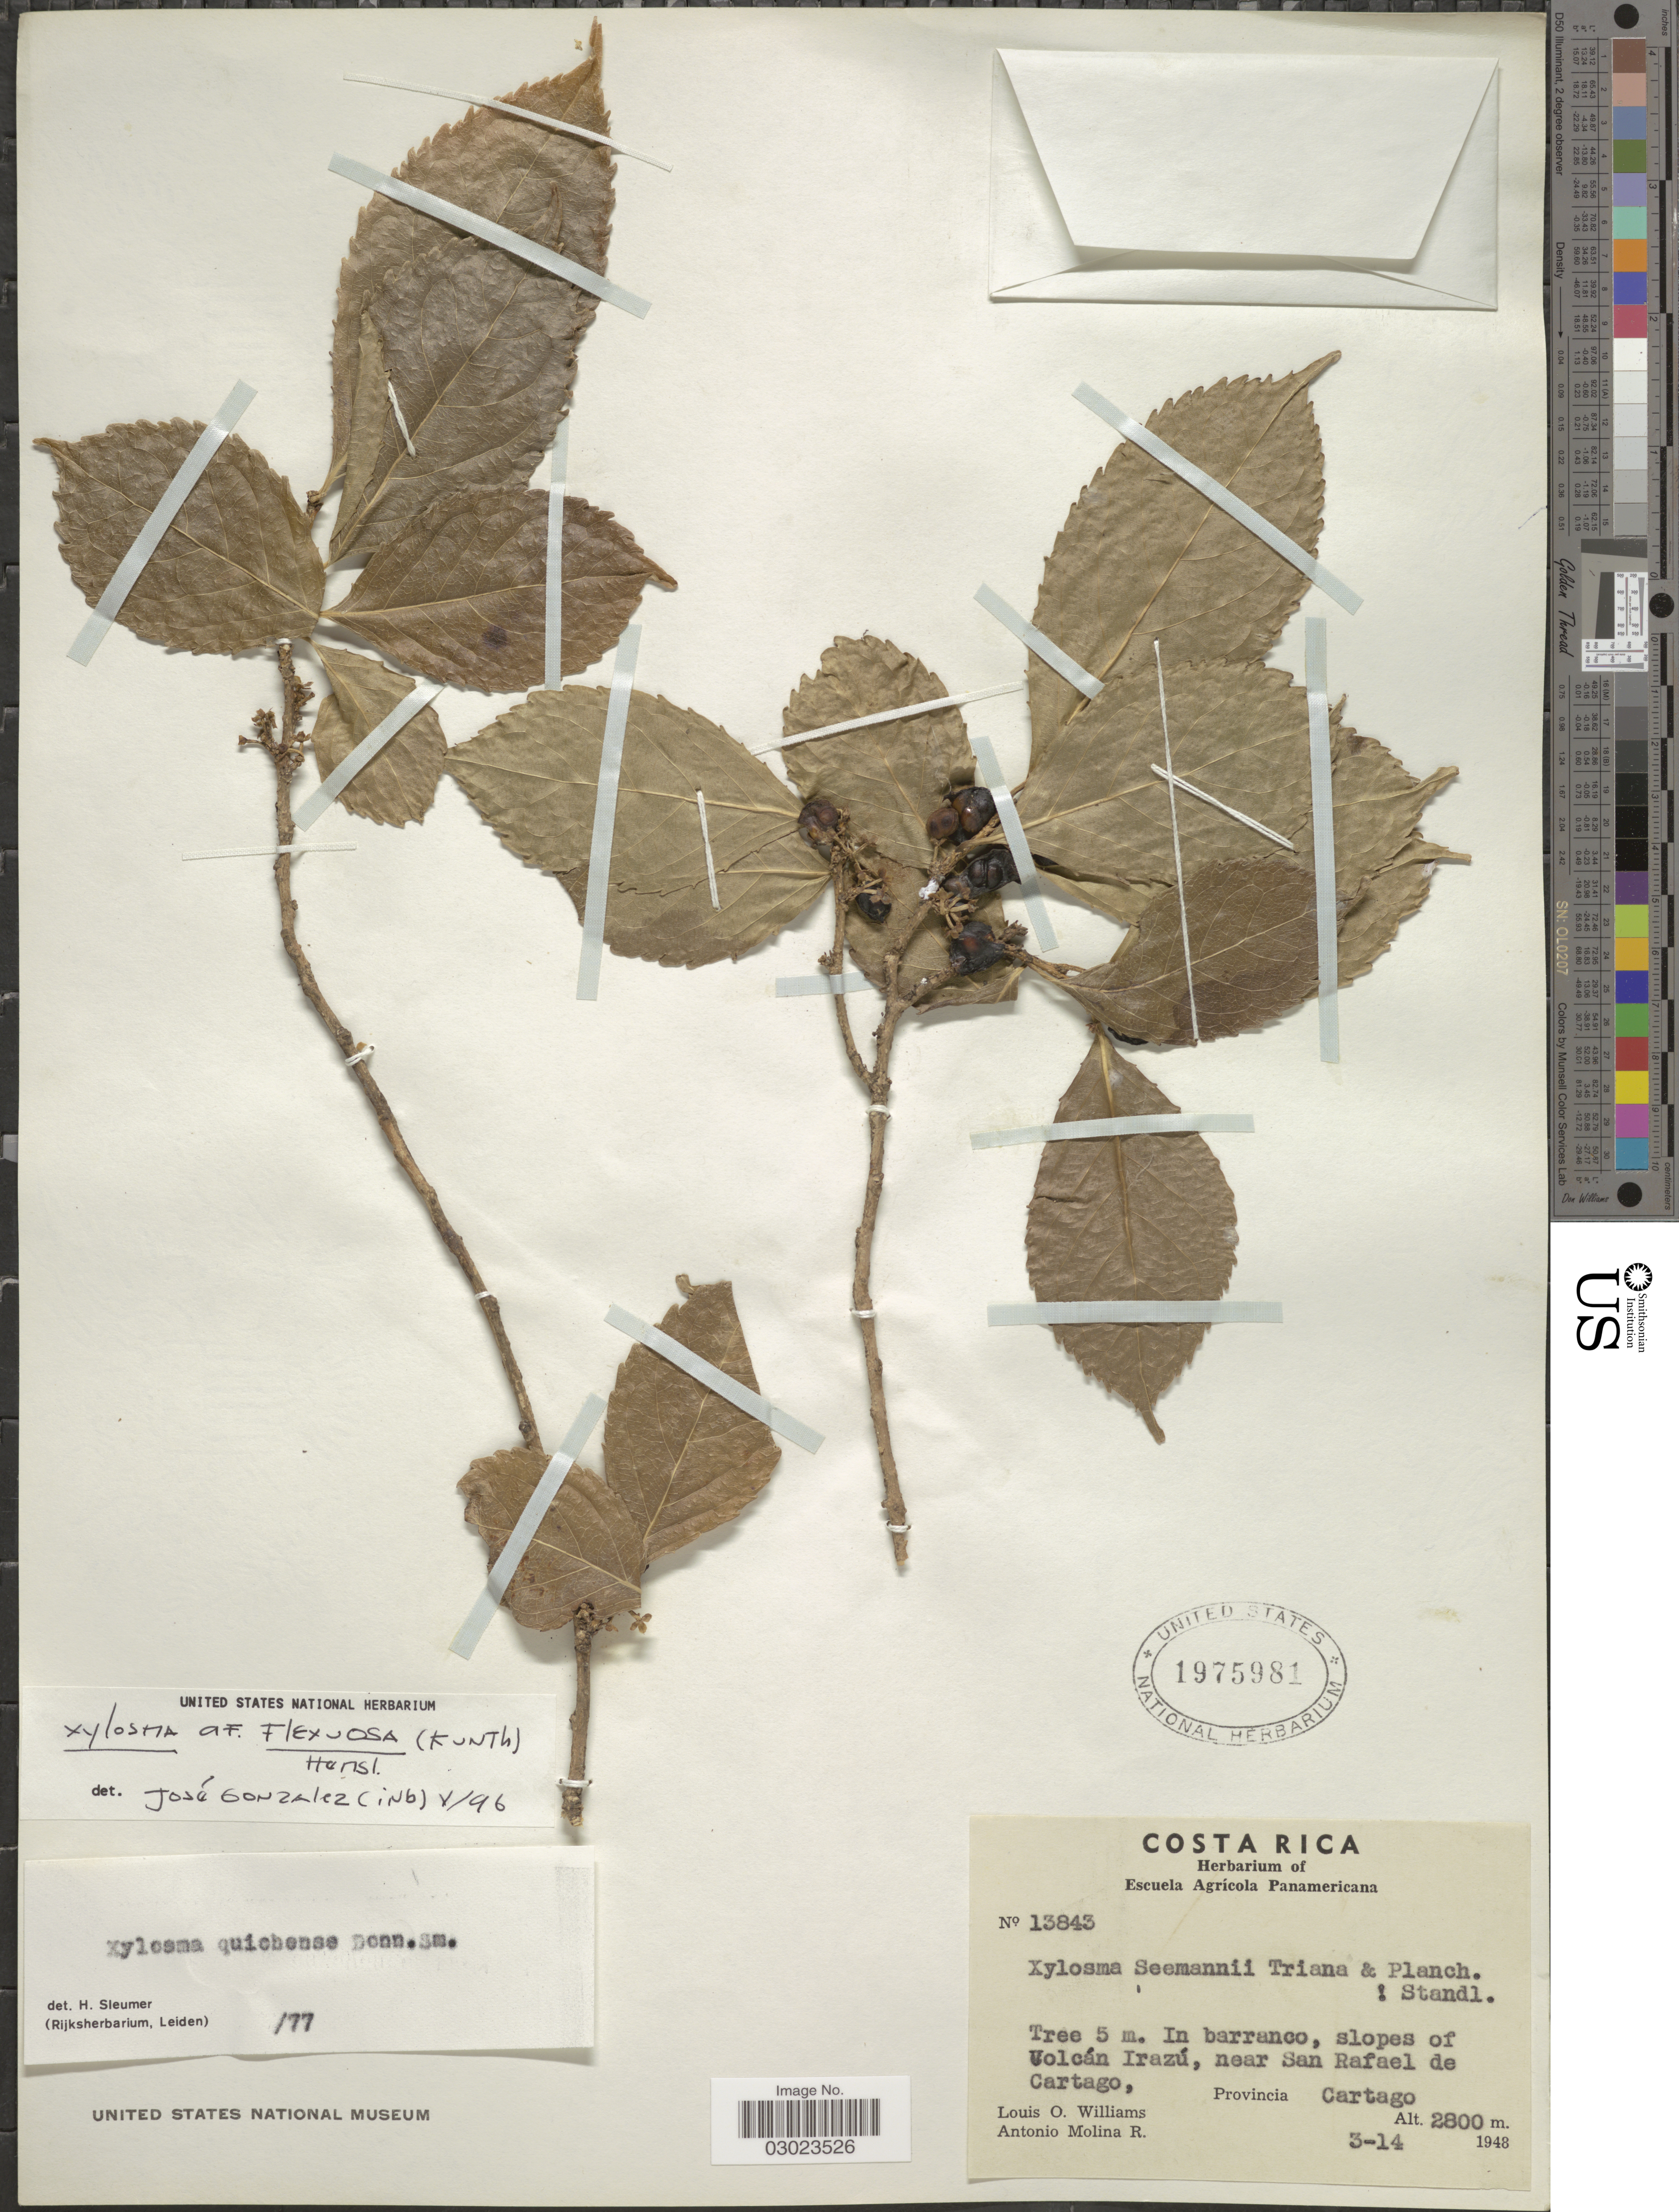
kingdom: Plantae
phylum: Tracheophyta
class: Magnoliopsida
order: Malpighiales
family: Salicaceae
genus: Xylosma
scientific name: Xylosma quichensis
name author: Donn. Sm.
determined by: Sleumer, H. O.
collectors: L. O. Williams & A. Molina R.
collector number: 13843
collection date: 1948-03-14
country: Costa Rica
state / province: Cartago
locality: In barranco, slopes of Volcán Irazú, near San Rafael de Cartago, Provincia Cartago.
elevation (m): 2800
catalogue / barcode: US 1975981